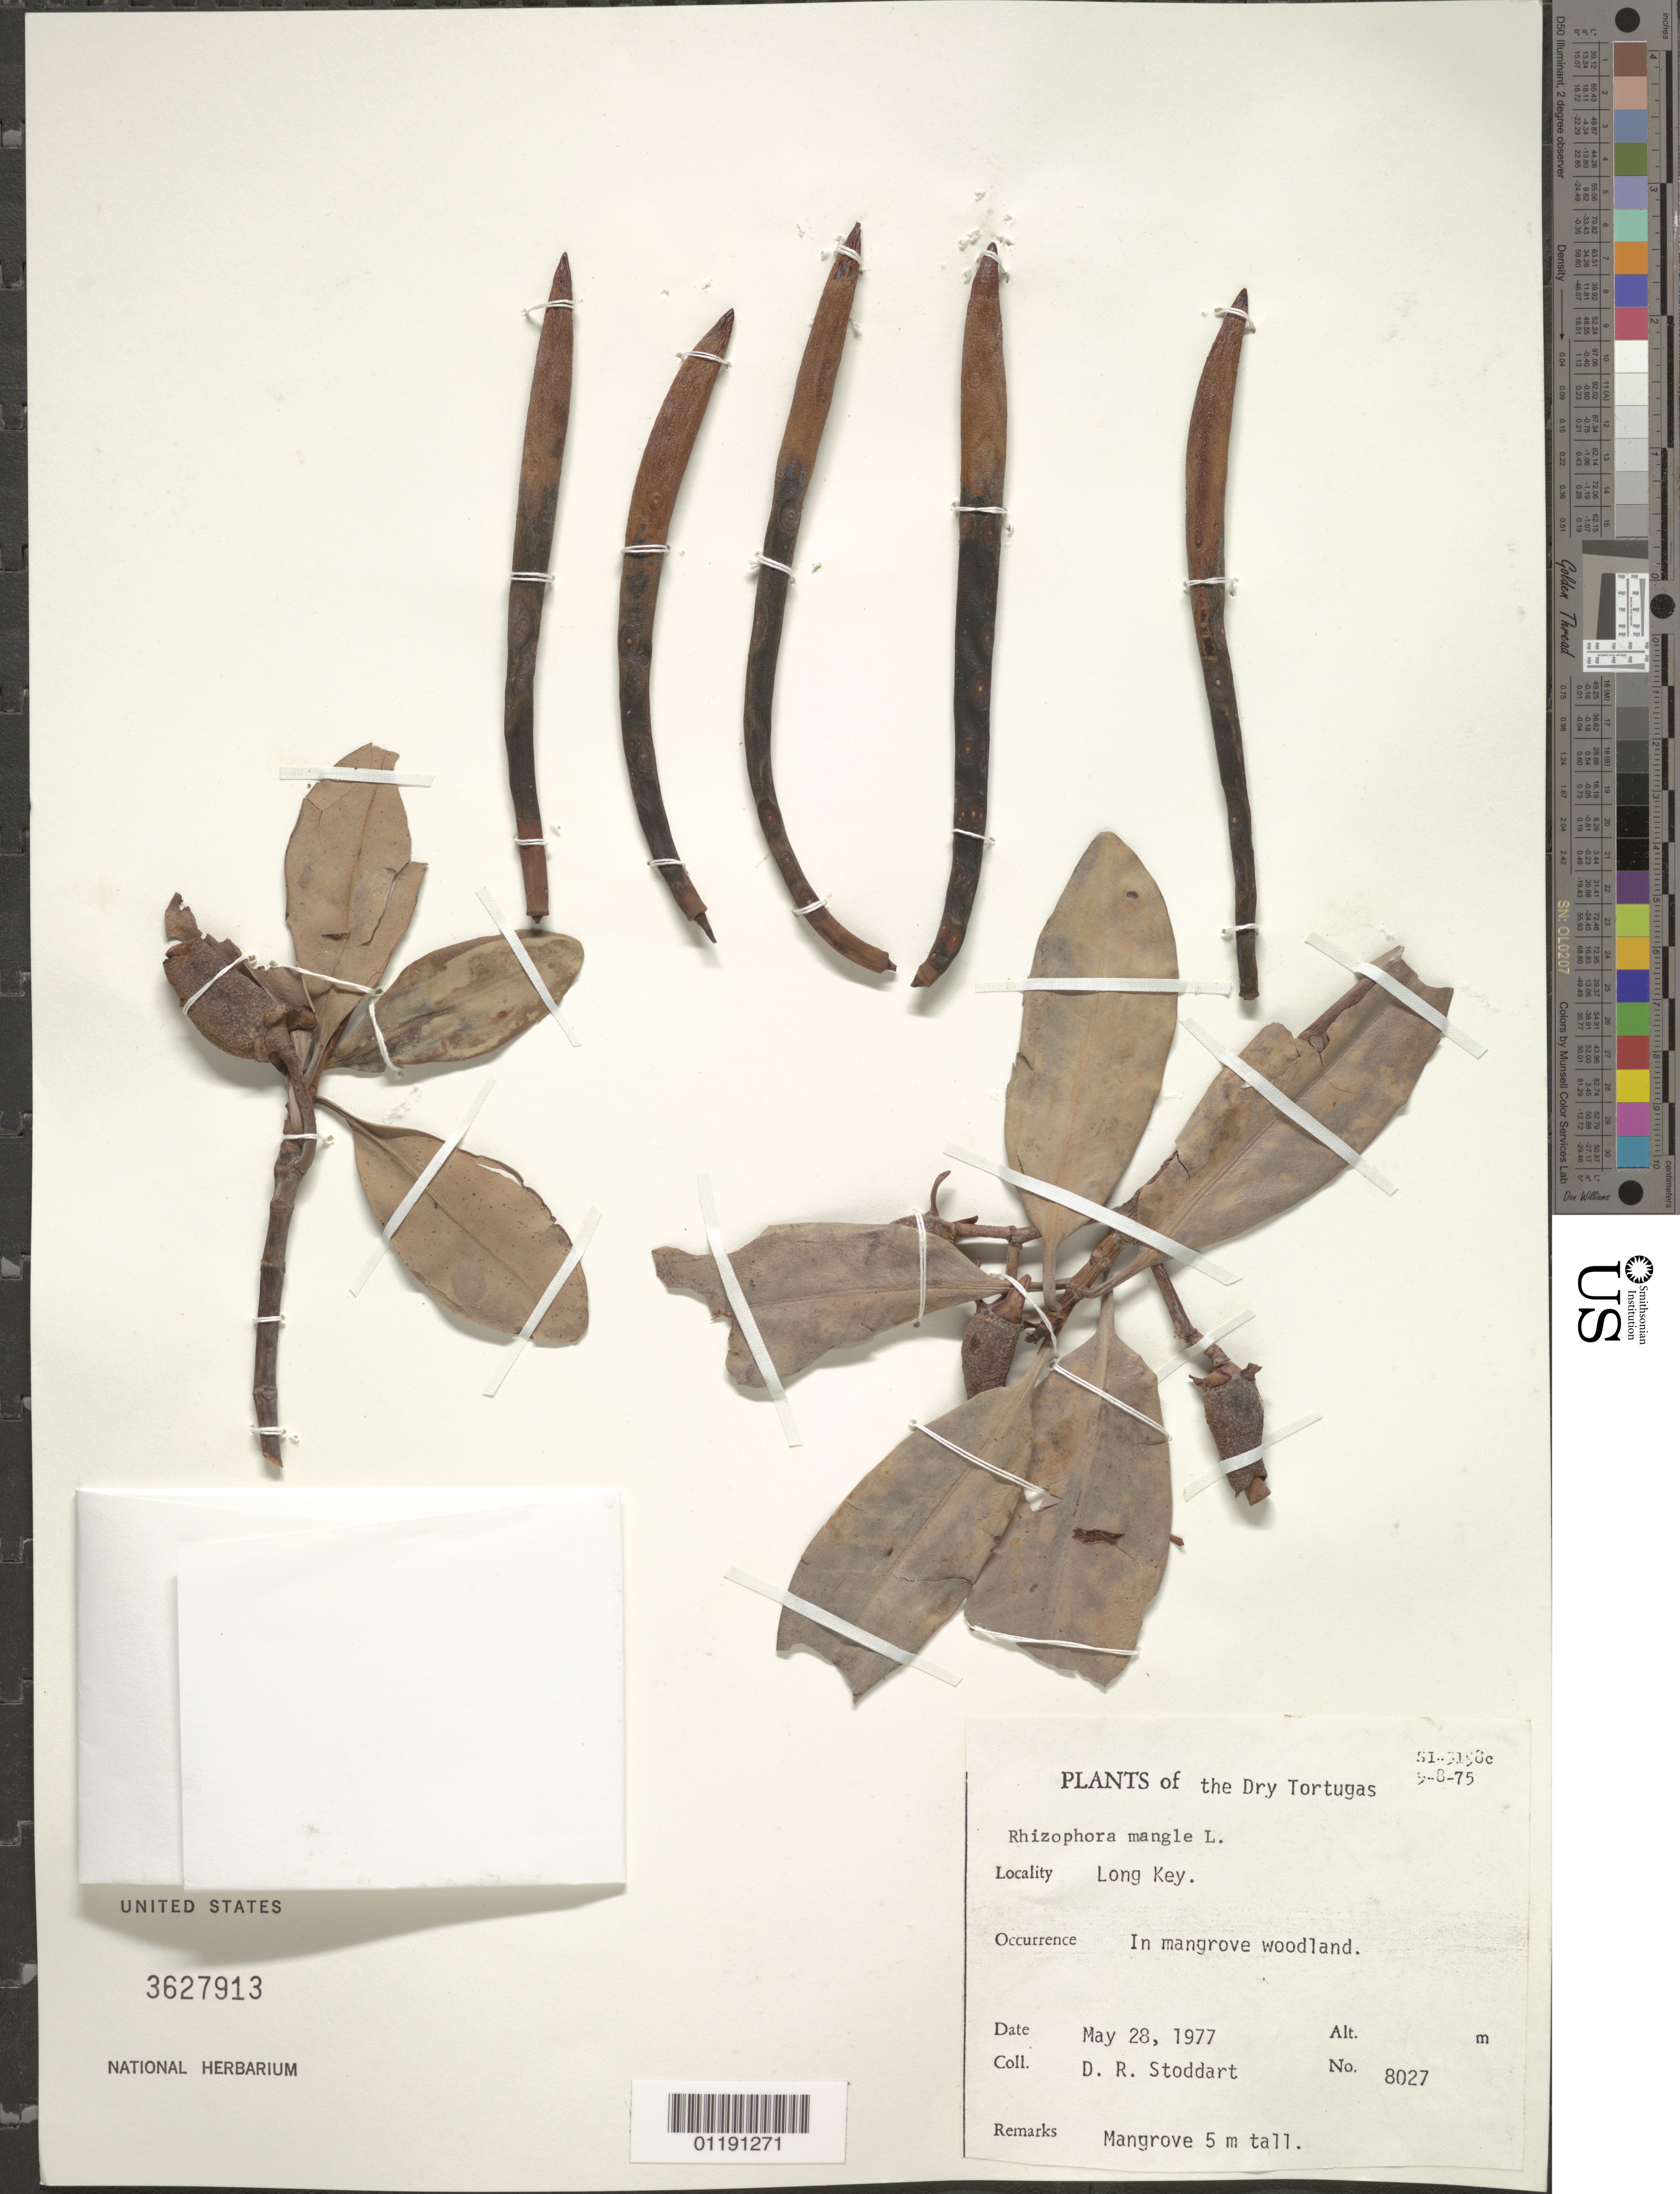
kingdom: Plantae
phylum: Tracheophyta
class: Magnoliopsida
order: Malpighiales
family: Rhizophoraceae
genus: Rhizophora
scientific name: Rhizophora mangle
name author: L.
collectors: D. R. Stoddart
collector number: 8027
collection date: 1977-05-28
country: United States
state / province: Florida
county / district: Monroe County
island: Long Key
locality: In mangrove woodland.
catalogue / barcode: US 3627913